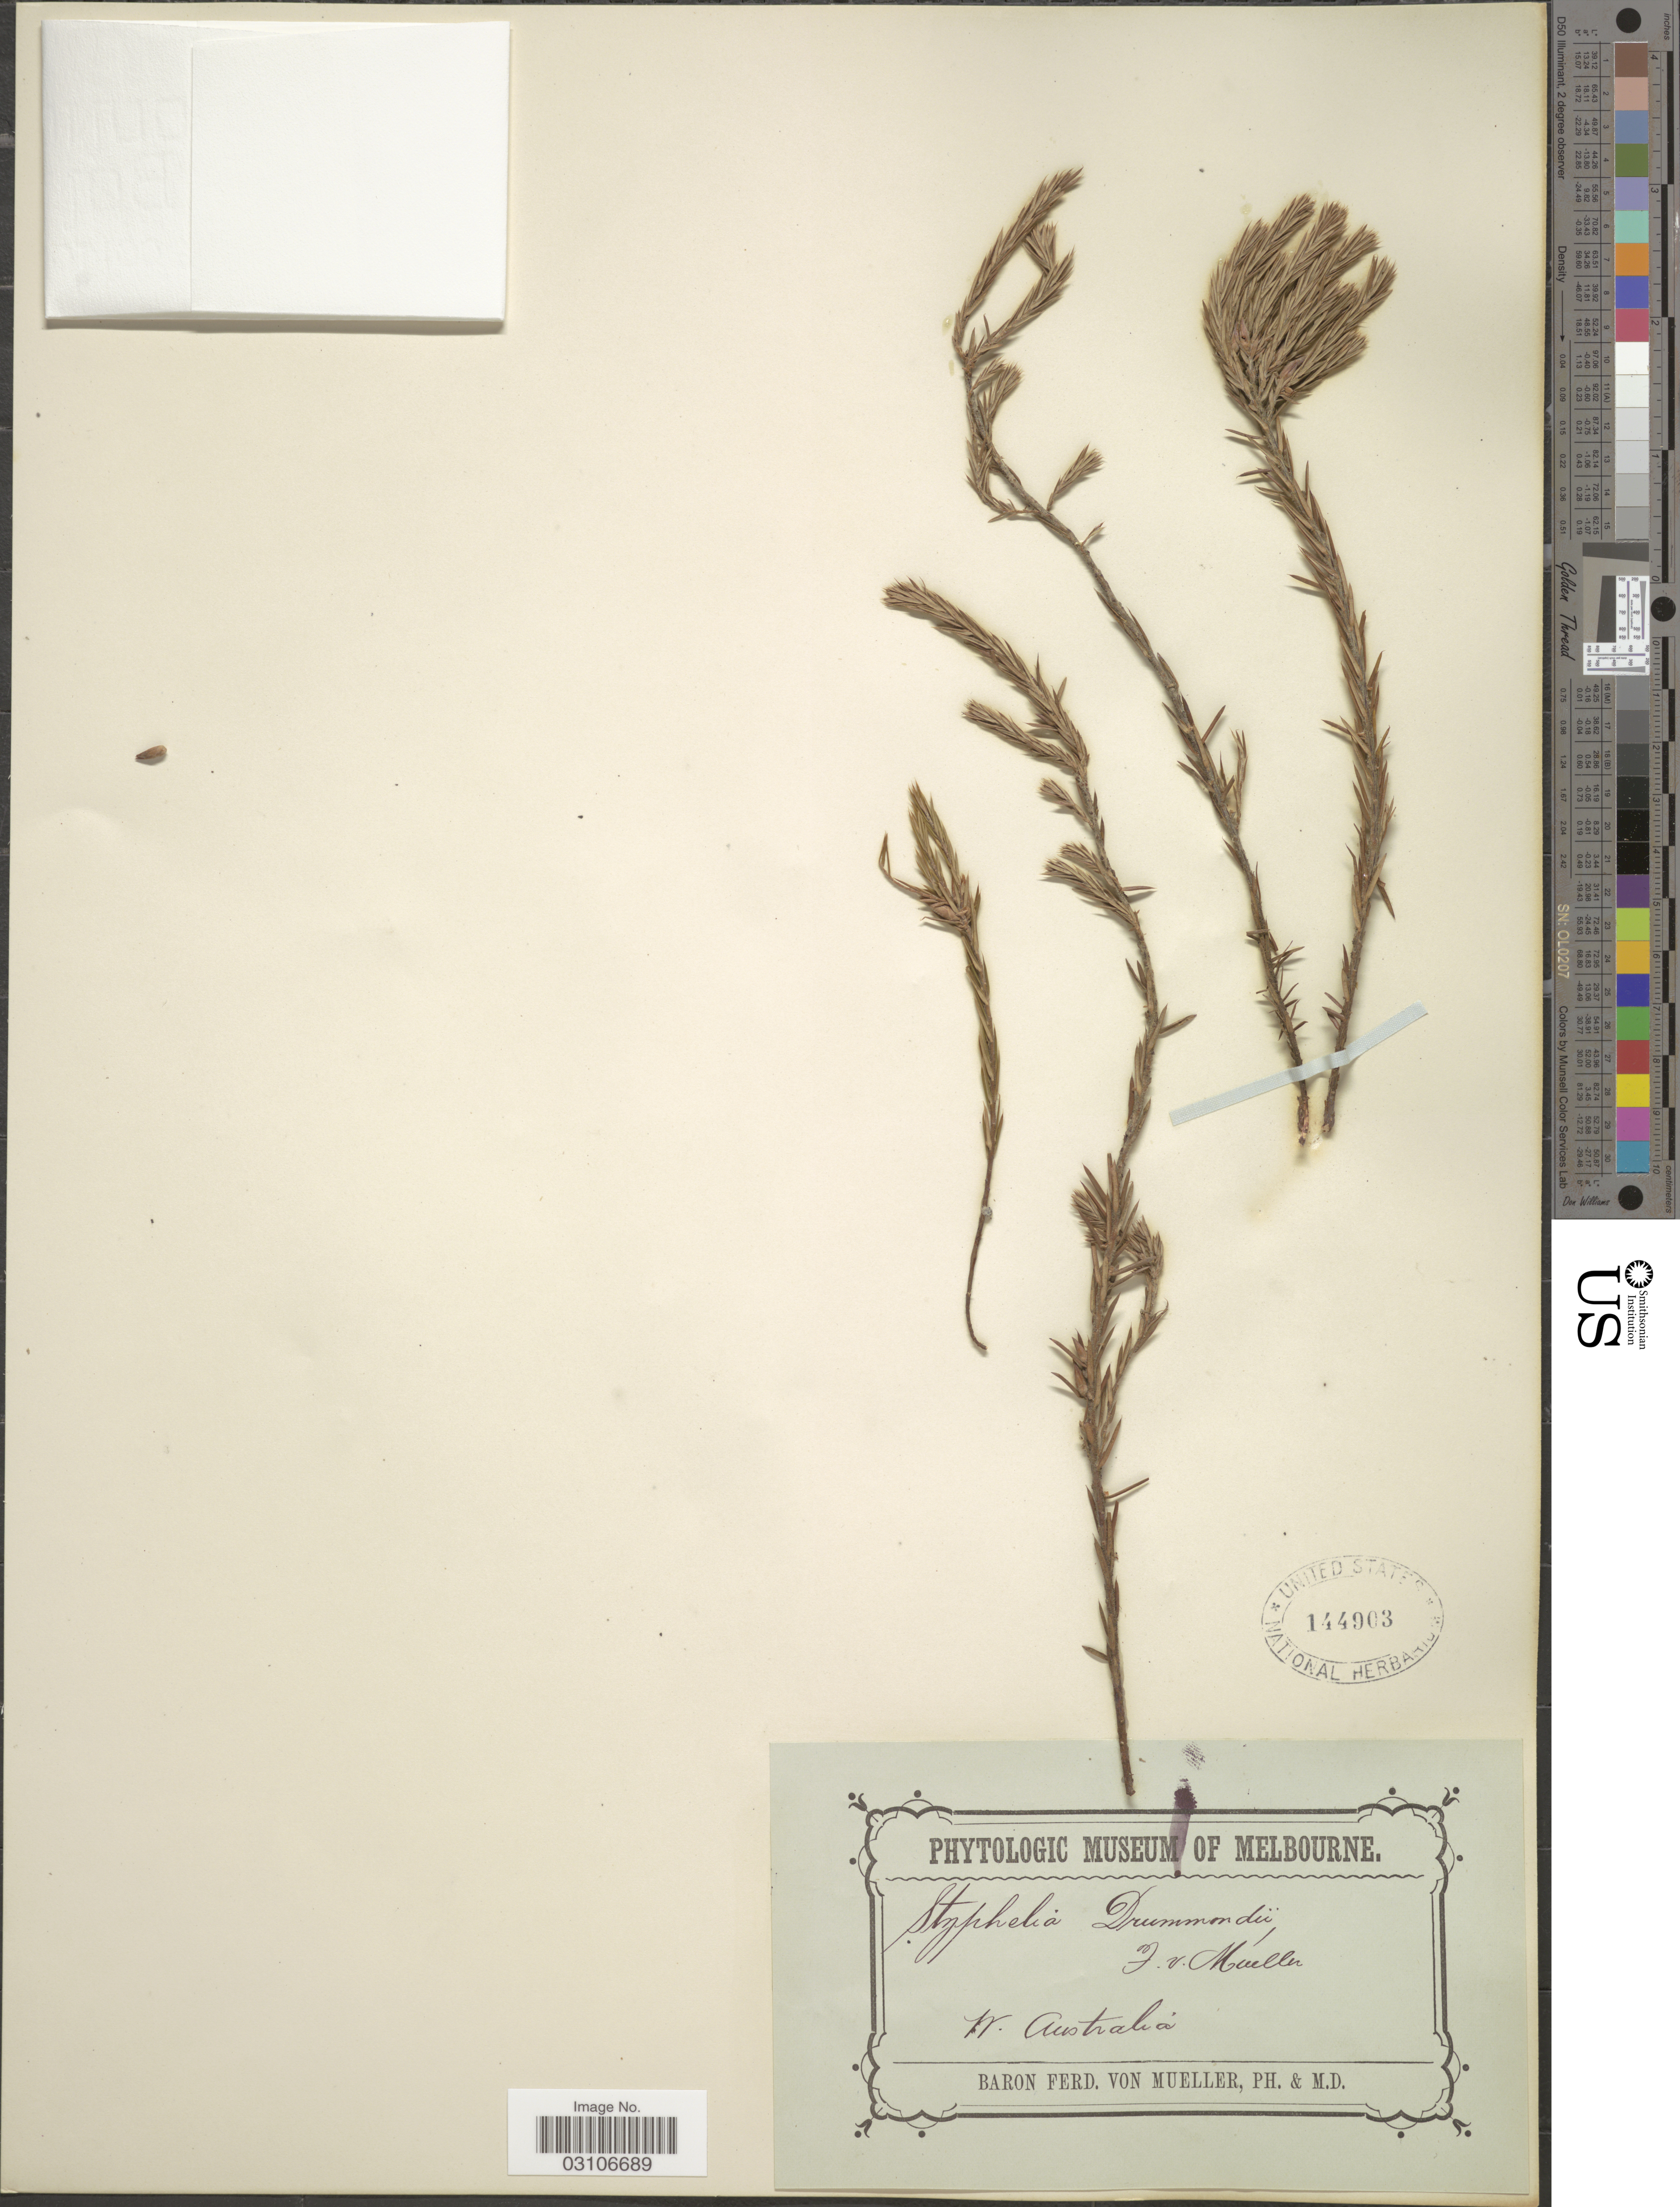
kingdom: Plantae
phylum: Tracheophyta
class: Magnoliopsida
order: Ericales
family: Ericaceae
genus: Astroloma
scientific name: Astroloma drummondii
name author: Sond.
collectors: F. Mueller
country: Australia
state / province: Western Australia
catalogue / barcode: US 144903